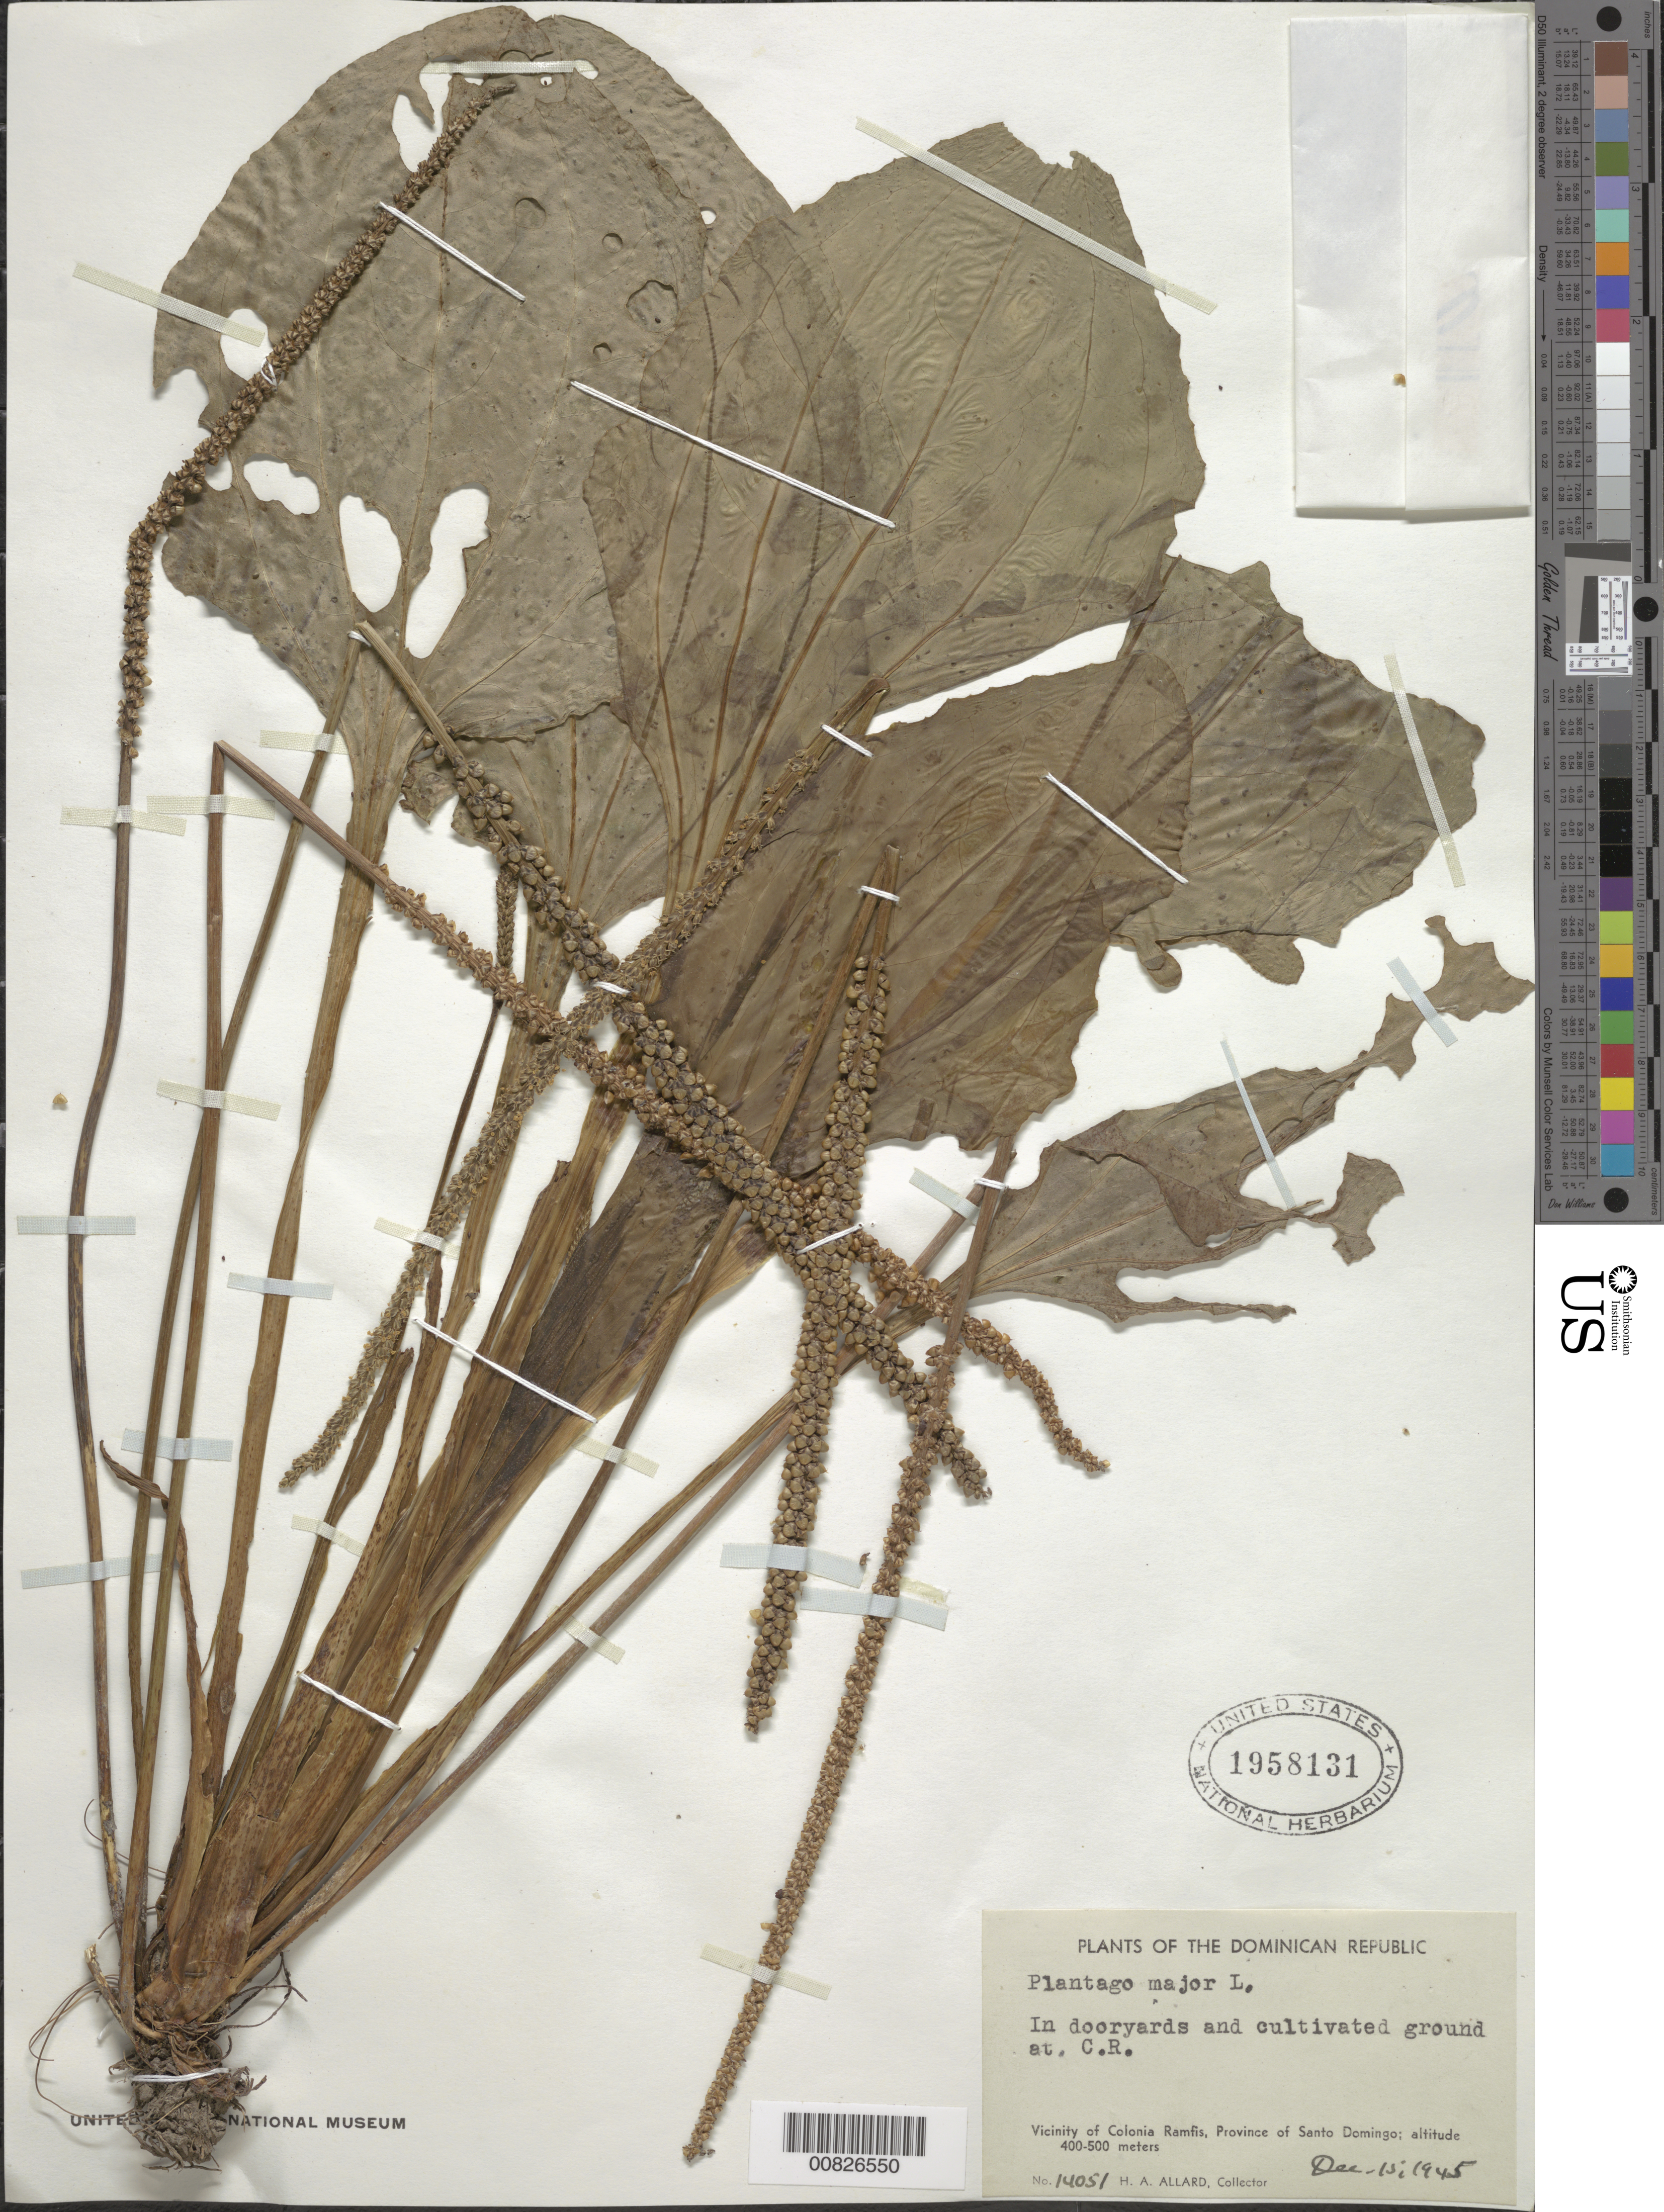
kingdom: Plantae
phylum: Tracheophyta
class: Magnoliopsida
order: Lamiales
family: Plantaginaceae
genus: Plantago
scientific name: Plantago major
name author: L.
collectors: H. A. Allard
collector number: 14051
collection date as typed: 15 Dec 1945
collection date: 1945-12-15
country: Dominican Republic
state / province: Distrito Nacional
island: Hispaniola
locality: Vicinity of Colonia Ramfis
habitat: In dooryards and cultivated grounds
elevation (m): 400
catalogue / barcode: US 1958131